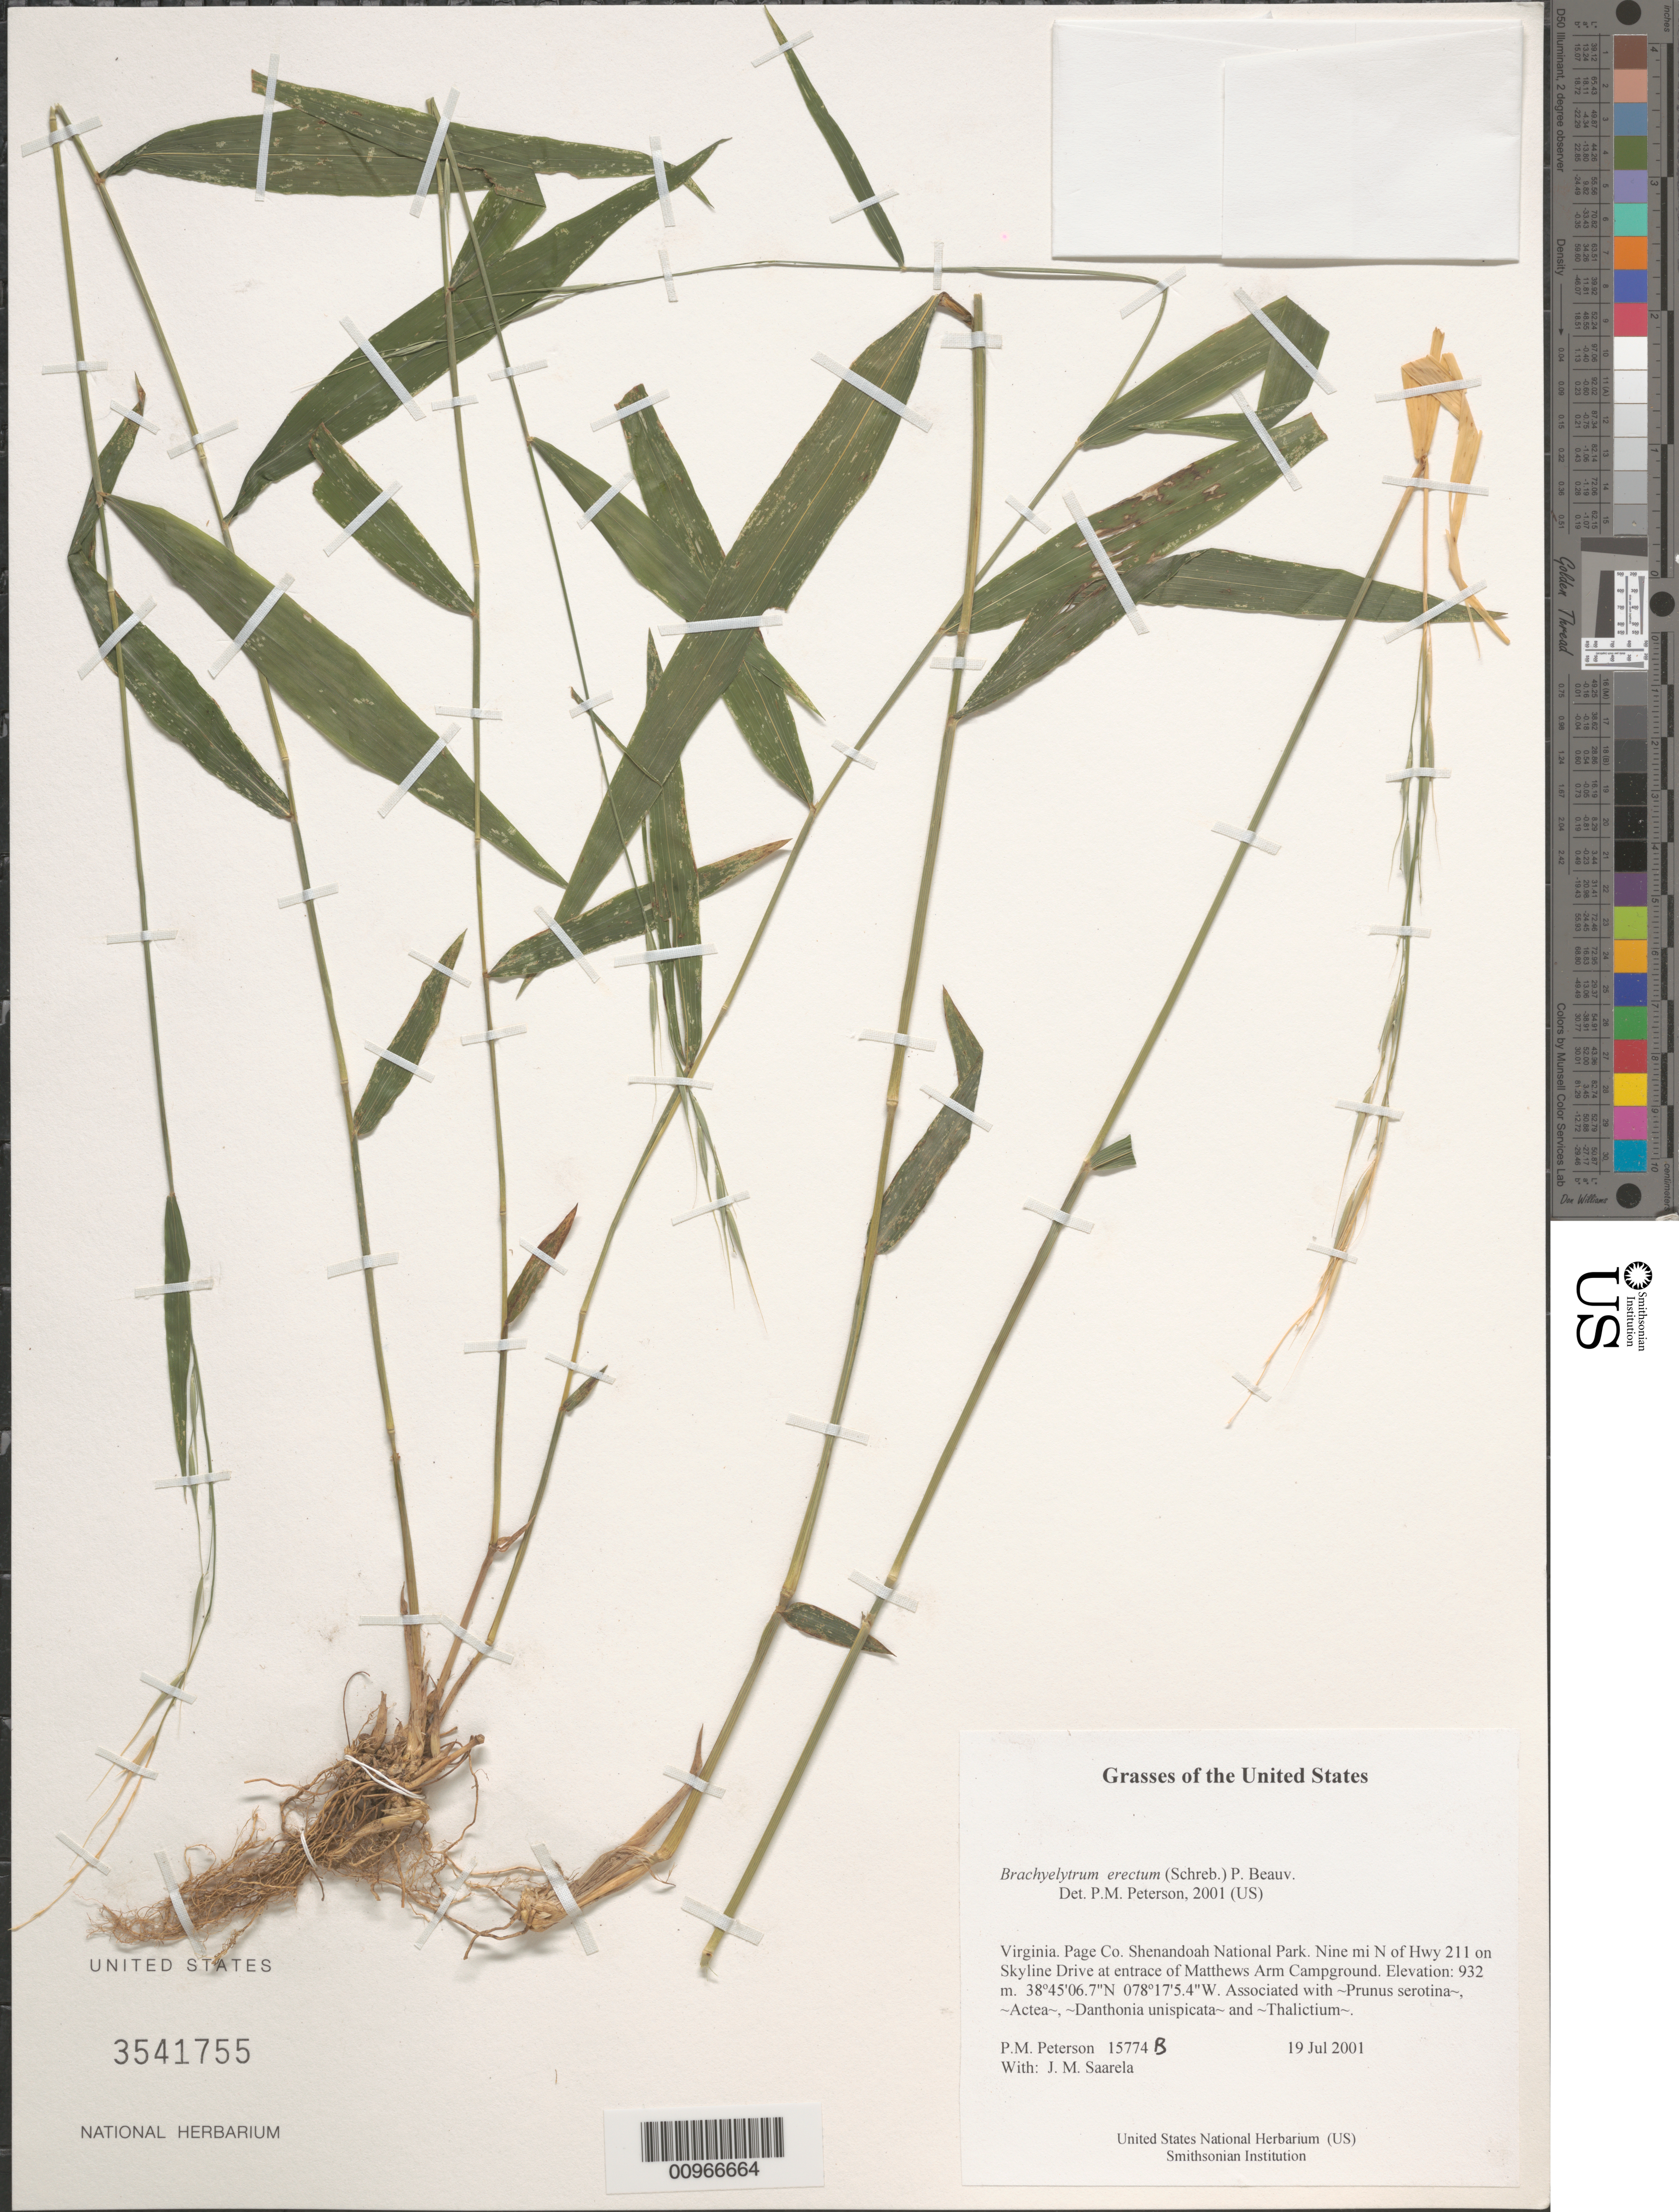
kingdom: Plantae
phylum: Tracheophyta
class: Liliopsida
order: Poales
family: Poaceae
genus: Brachyelytrum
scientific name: Brachyelytrum erectum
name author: (Schreb.) P. Beauv.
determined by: Peterson, Paul M., (BOT), Smithsonian Institution - National Museum of Natural History (UNITED STATES)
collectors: P. M. Peterson & J. Saarela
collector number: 15774 B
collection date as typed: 19 Jul 2001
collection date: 2001-07-19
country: United States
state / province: Virginia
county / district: Page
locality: Shenandoah National Park. Nine mi N of Hwy 211 on Skyline Drive at entrace of Matthews Arm Campground.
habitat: Associated with ~Prunus serotina~, ~Actea~, ~Danthonia unispicata~ and ~Thalictium~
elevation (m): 932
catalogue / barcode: US 3541755